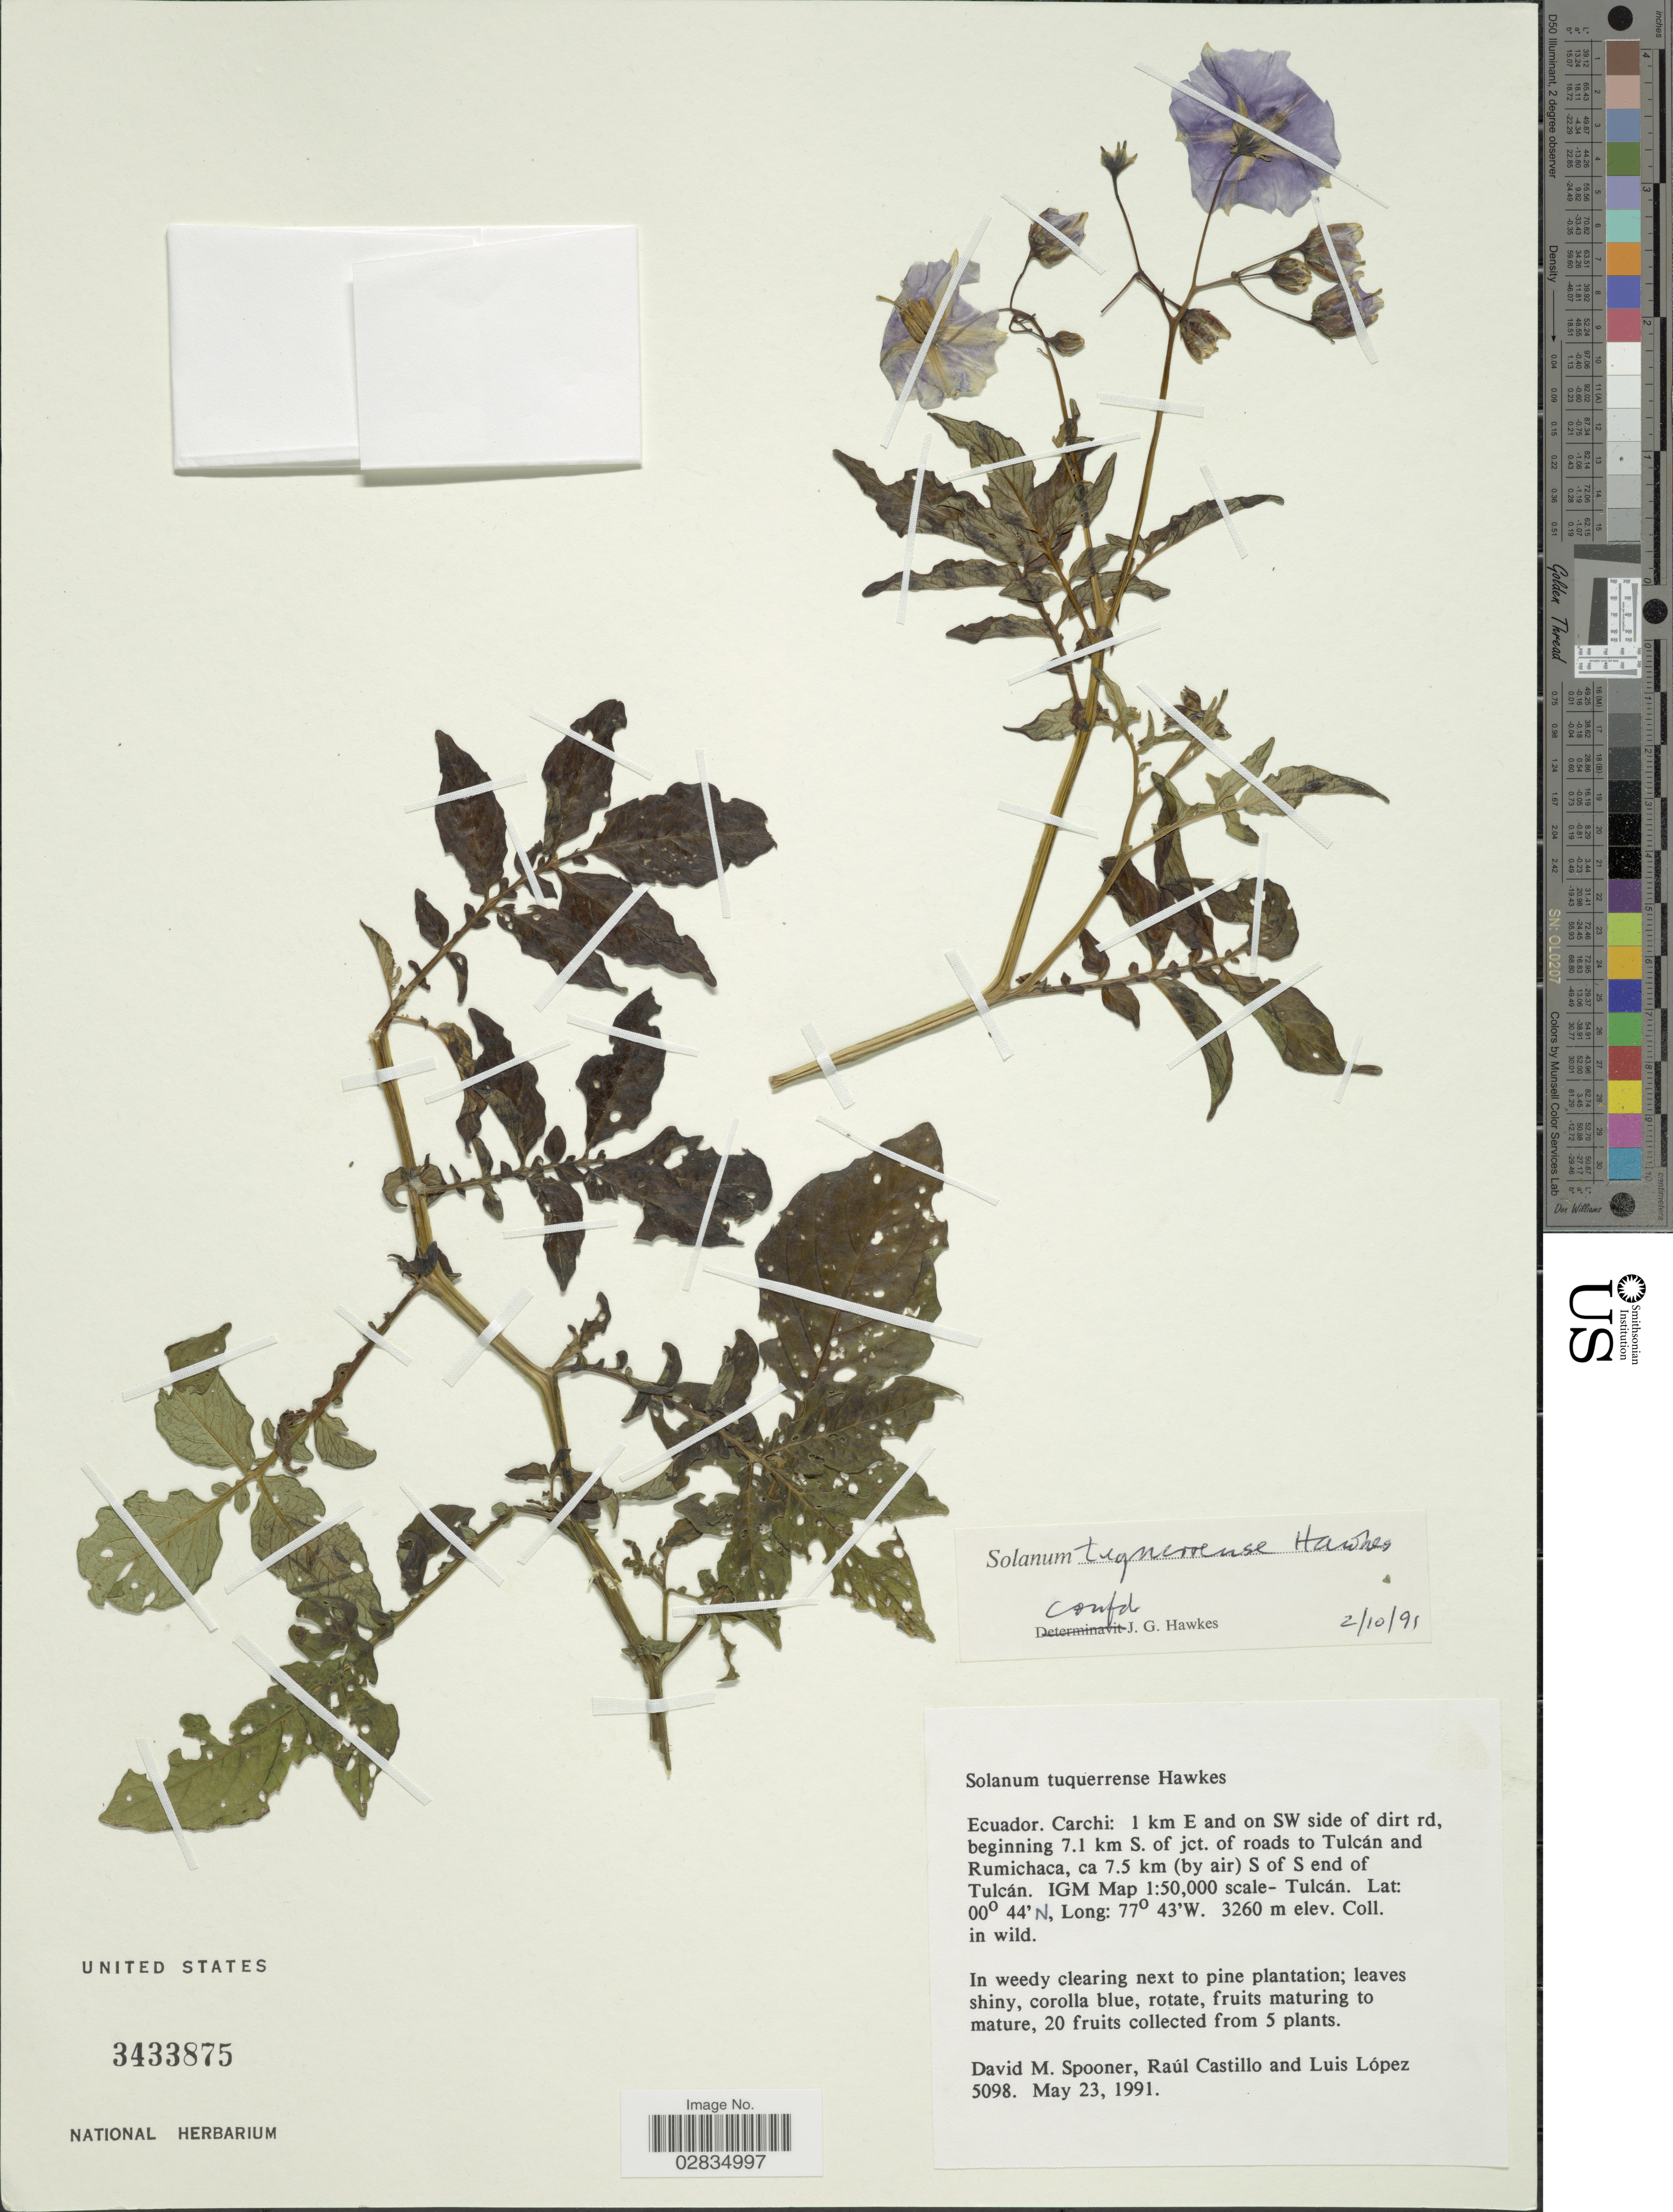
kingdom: Plantae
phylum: Tracheophyta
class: Magnoliopsida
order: Solanales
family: Solanaceae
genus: Solanum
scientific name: Solanum tuquerrense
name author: Hawkes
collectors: D. Spooner, R. Castillo & L. López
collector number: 5098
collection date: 1991-05-23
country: Ecuador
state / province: Carchi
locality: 1 km E and on SW side of dirt rd, beginning 7.1 km S. of jct. of roads to Tulcán and Rumichaca, ca 7.5 km (by air) S of S end of Tulcán, IGM Map 1:50.000 scale-Tulcán.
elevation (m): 3260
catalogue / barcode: US 3433875